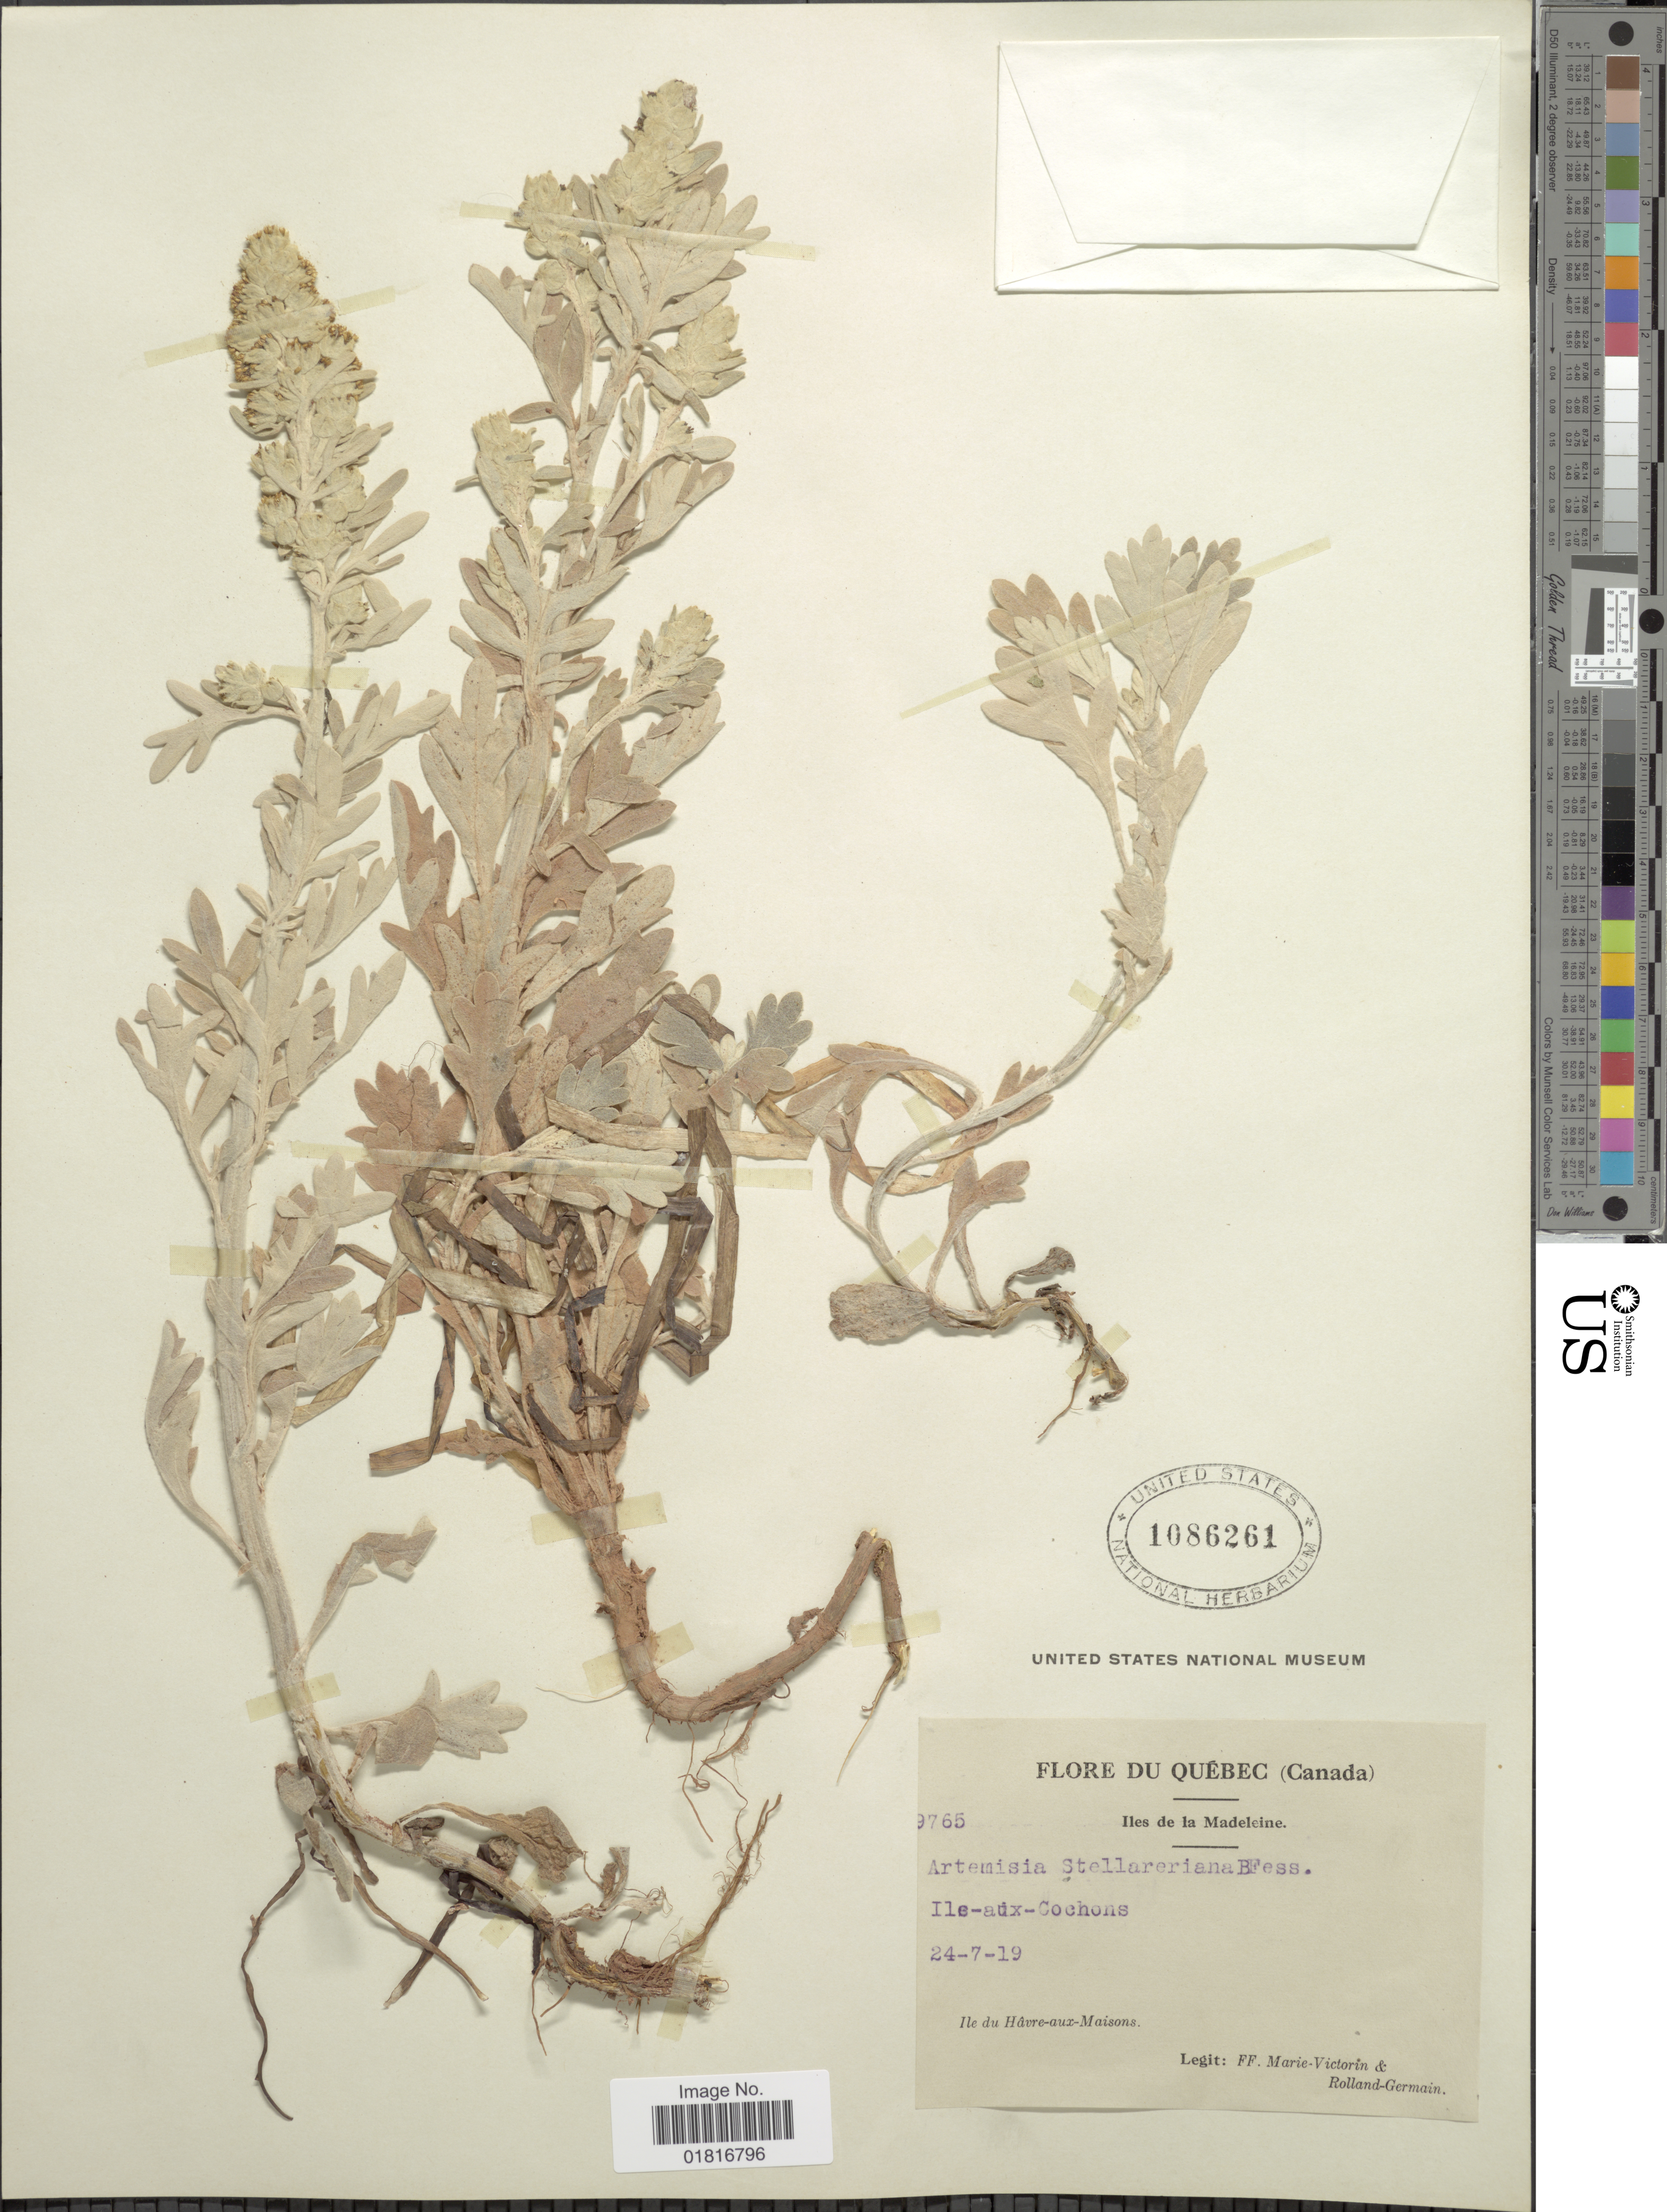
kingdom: Plantae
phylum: Tracheophyta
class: Magnoliopsida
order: Asterales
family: Asteraceae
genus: Artemisia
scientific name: Artemisia stelleriana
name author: Besser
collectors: Fr. Marie-Victorin & Rolland-Germain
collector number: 9765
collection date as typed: Transcribed d/m/y: 24/7/19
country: Canada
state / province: Quebec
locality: Iles de la Madeleine, Ile-aux-Cochons, Ile du Hâvre-aux-Maisons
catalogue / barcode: US 1086261